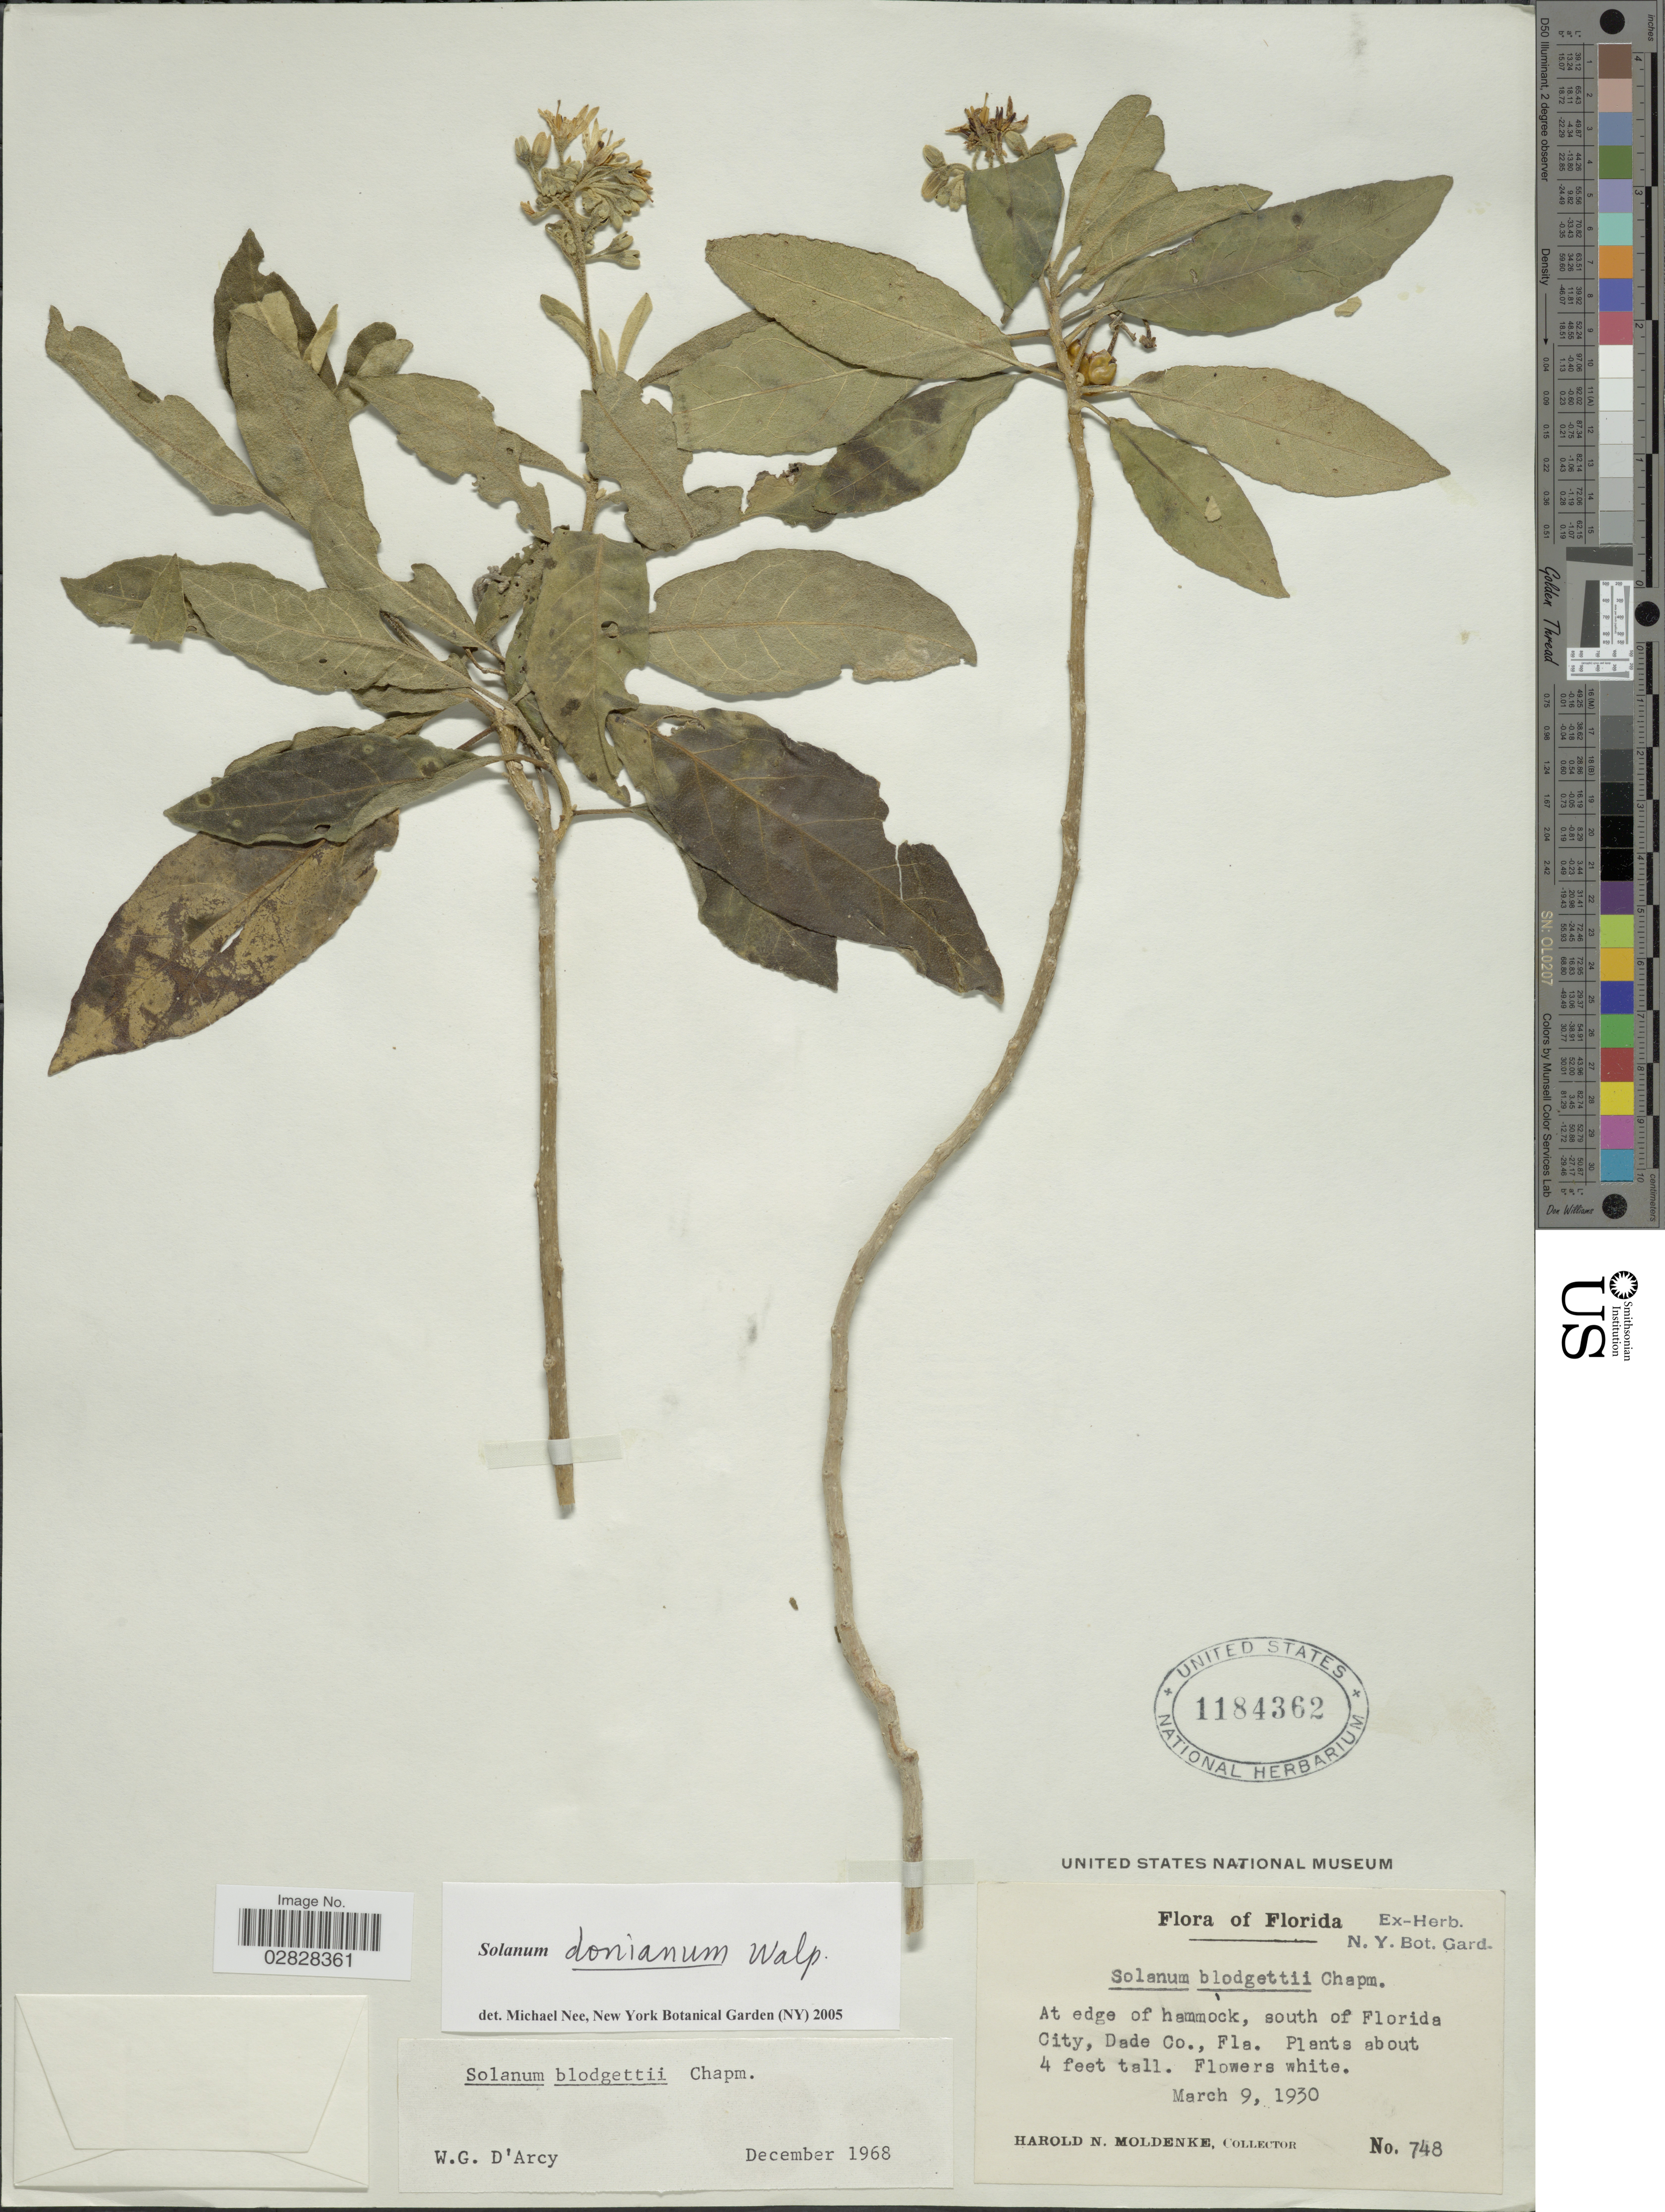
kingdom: Plantae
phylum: Tracheophyta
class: Magnoliopsida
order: Solanales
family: Solanaceae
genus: Solanum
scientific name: Solanum donianum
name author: Walp.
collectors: H. N. Moldenke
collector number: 748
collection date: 1930-03-09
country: United States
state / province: Florida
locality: At edge of hammock, south of Florida City, Dade Co.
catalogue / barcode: US 1184362